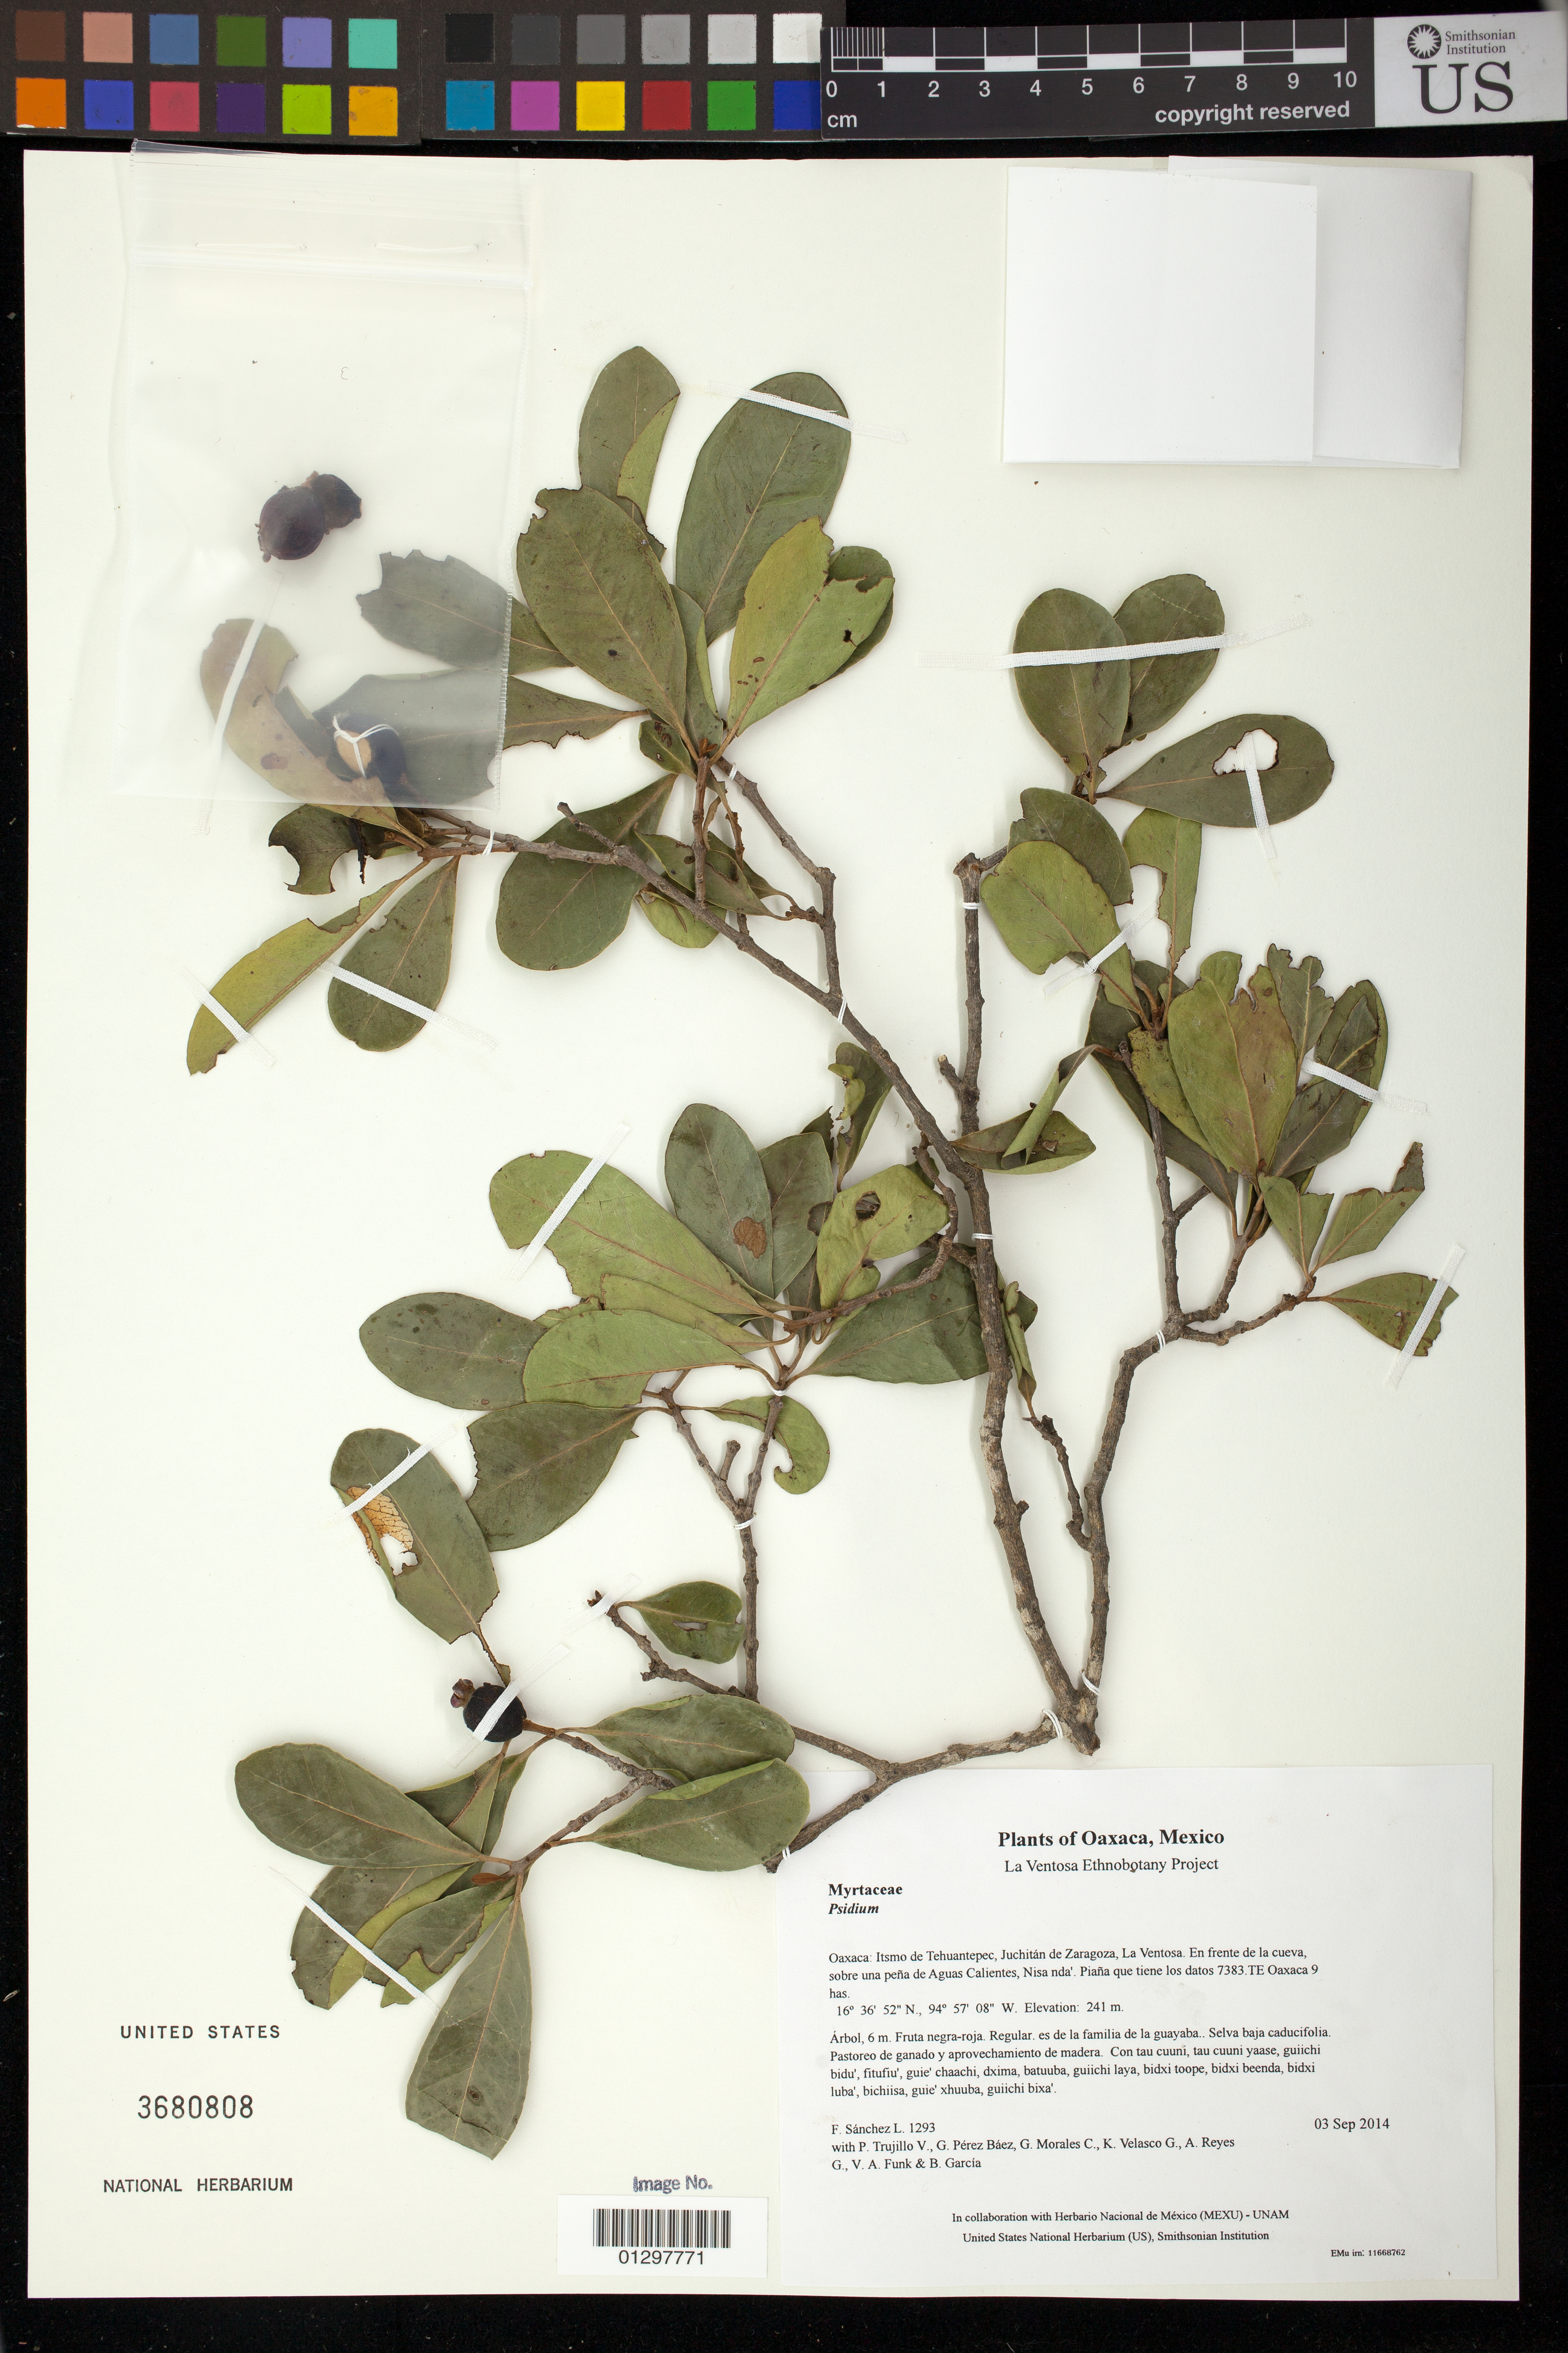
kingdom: Plantae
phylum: Tracheophyta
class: Magnoliopsida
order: Myrtales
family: Myrtaceae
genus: Eugenia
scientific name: Eugenia salamensis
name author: Donn. Sm.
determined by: Velasco G., Kenia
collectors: F. Sánchez L., P. Trujillo V., G. Pérez Báez, G. Morales C., K. Velasco G., A. Reyes G., V. Funk & B. García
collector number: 1293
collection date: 2014-09-03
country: Mexico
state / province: Oaxaca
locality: Itsmo de Tehuantepec, Juchitán de Zaragoza, La Ventosa. En frente de la cueva, sobre una peña de Aguas Calientes, Nisa nda'. Piaña que tiene los datos 7383.TE Oaxaca 9 has.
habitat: Selva baja caducifolia. Pastoreo de ganado y aprovechamiento de madera.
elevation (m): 241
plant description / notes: JEBOT, MEXU, SERO, US; Yaga. 6 m. Cuaananaxhi nayaase-naxiña'. Nuu.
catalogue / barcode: US 3680808